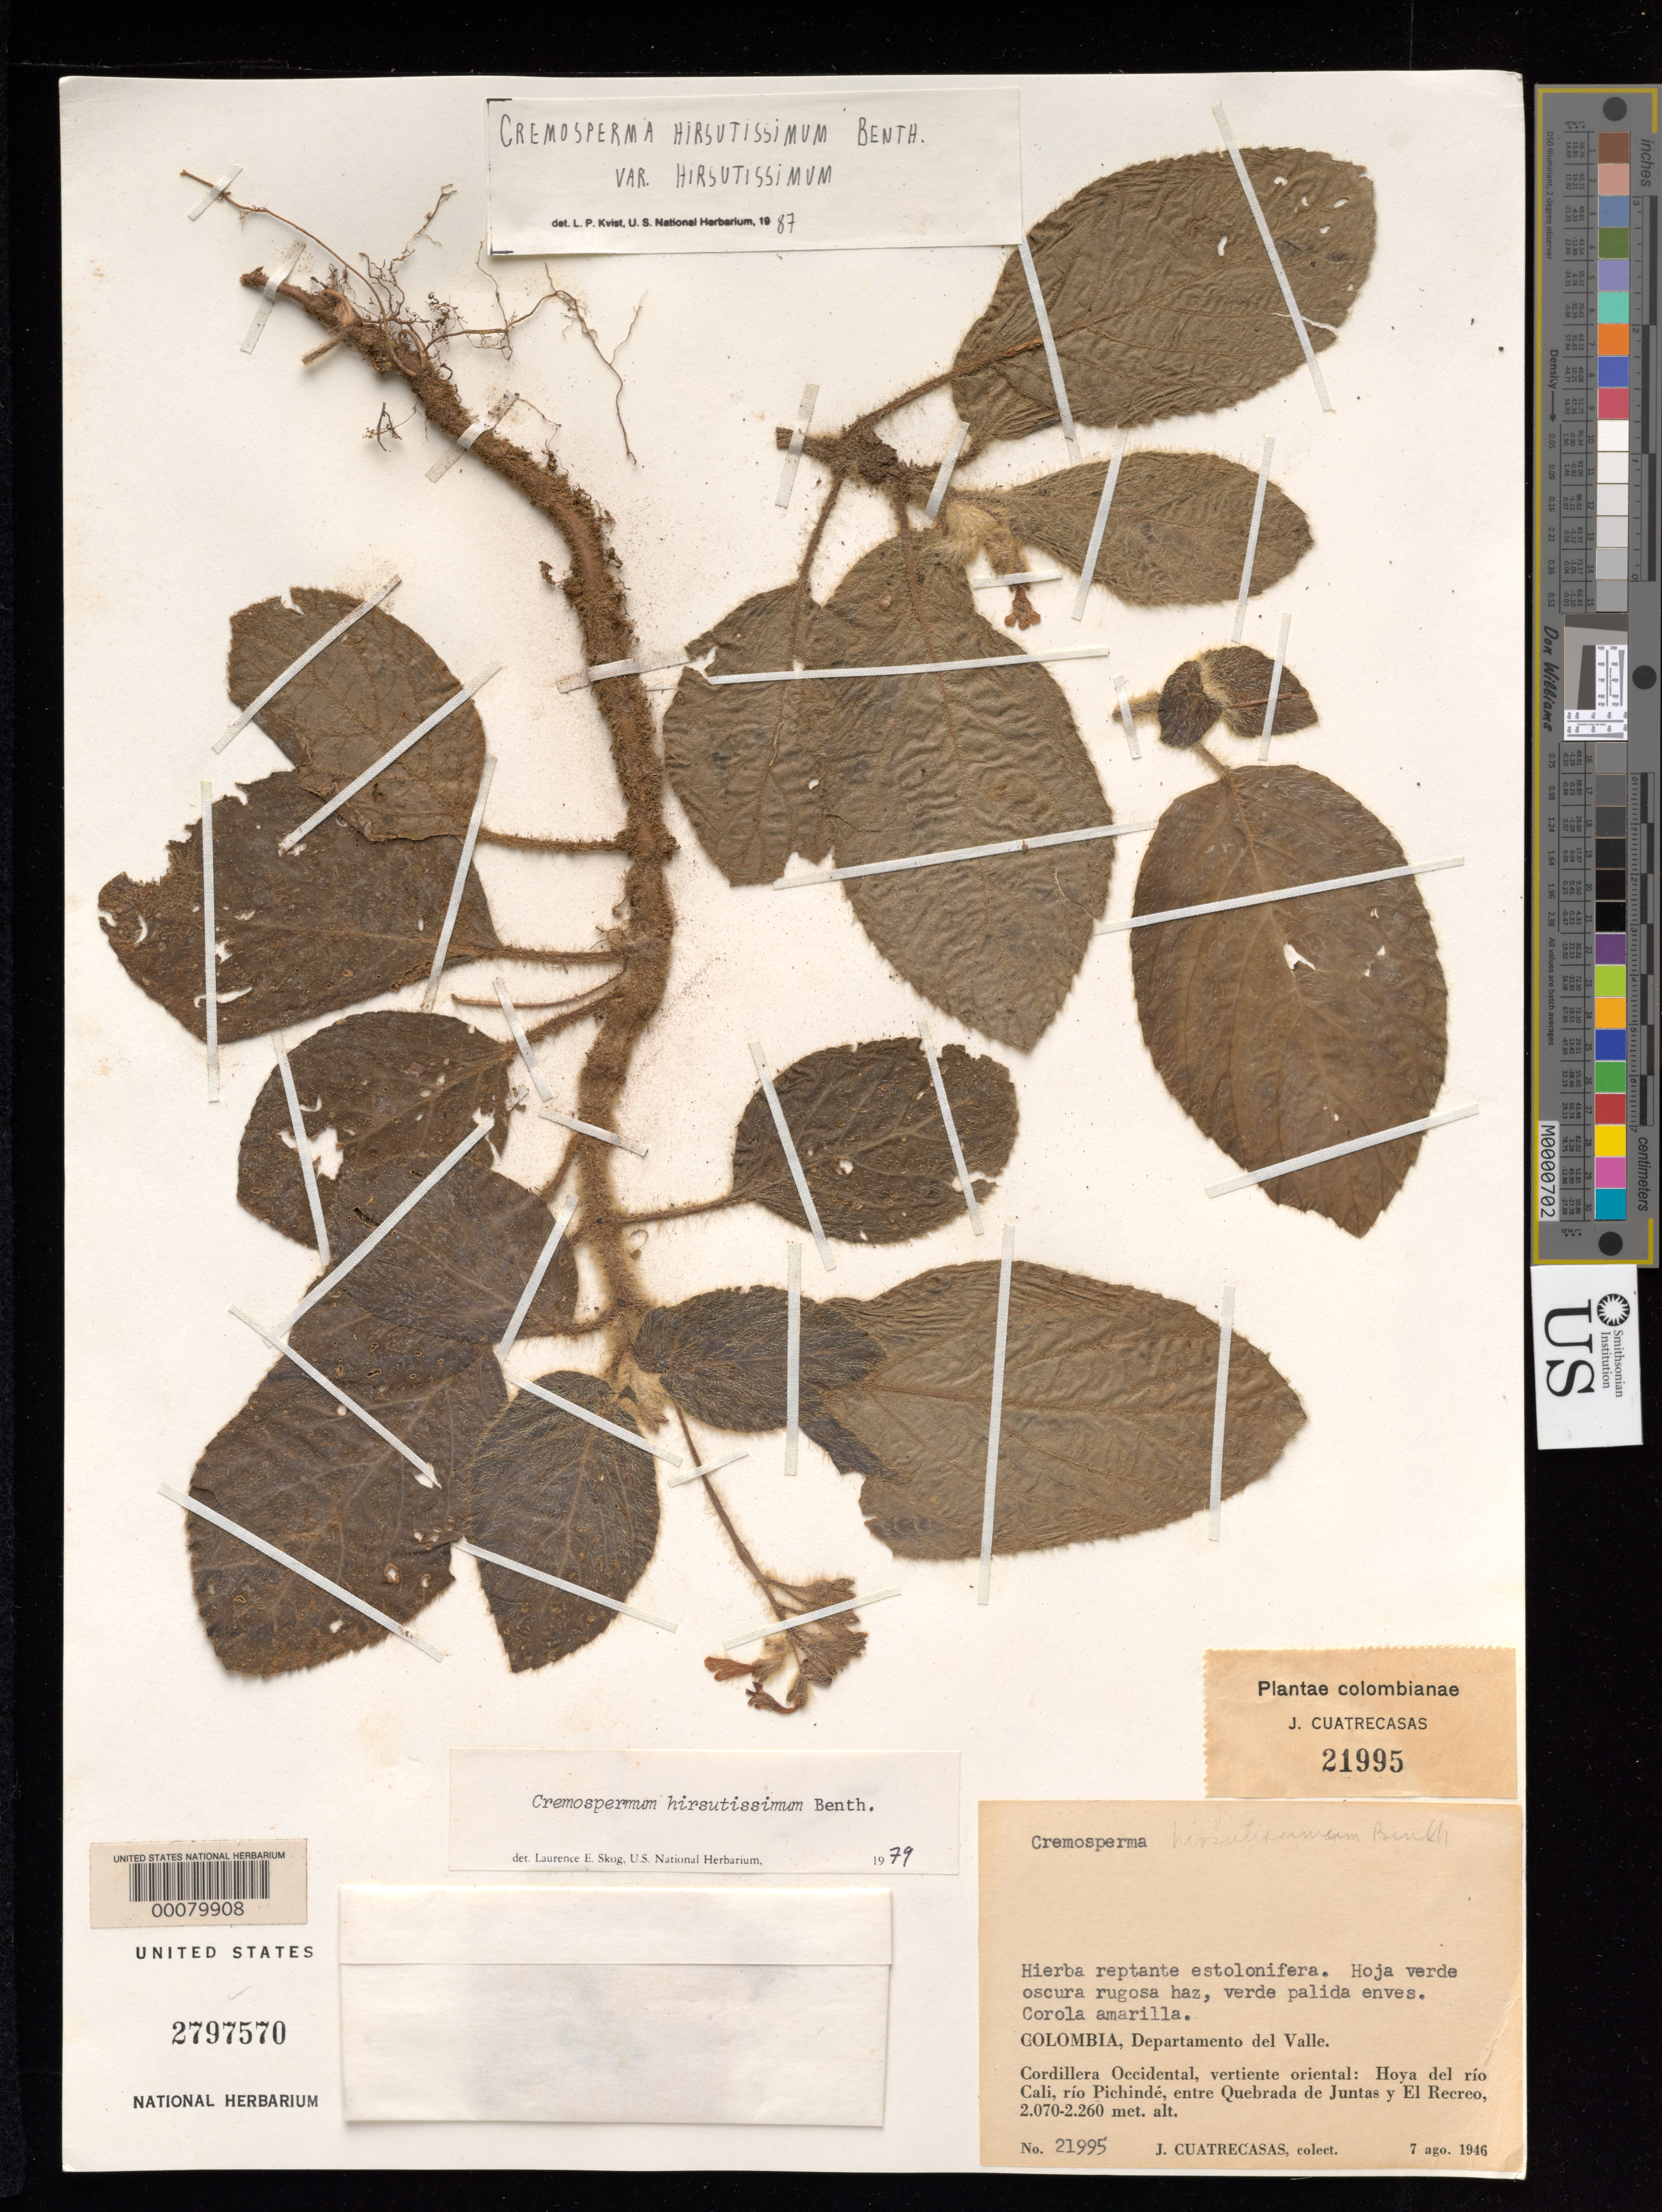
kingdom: Plantae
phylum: Tracheophyta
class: Magnoliopsida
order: Lamiales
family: Gesneriaceae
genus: Cremosperma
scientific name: Cremosperma hirsutissimum var. hirsutissimum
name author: Benth.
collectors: J. Cuatrecasas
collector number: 21995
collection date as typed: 07 Aug 1946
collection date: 1946-08-07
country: Colombia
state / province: Valle del Cauca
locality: Cordillera Occidental, eastern slope, valley of Rio Cali, Rio Pichinde, between quebrada of Juntas and El Recreo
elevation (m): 2070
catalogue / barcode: US 2797570